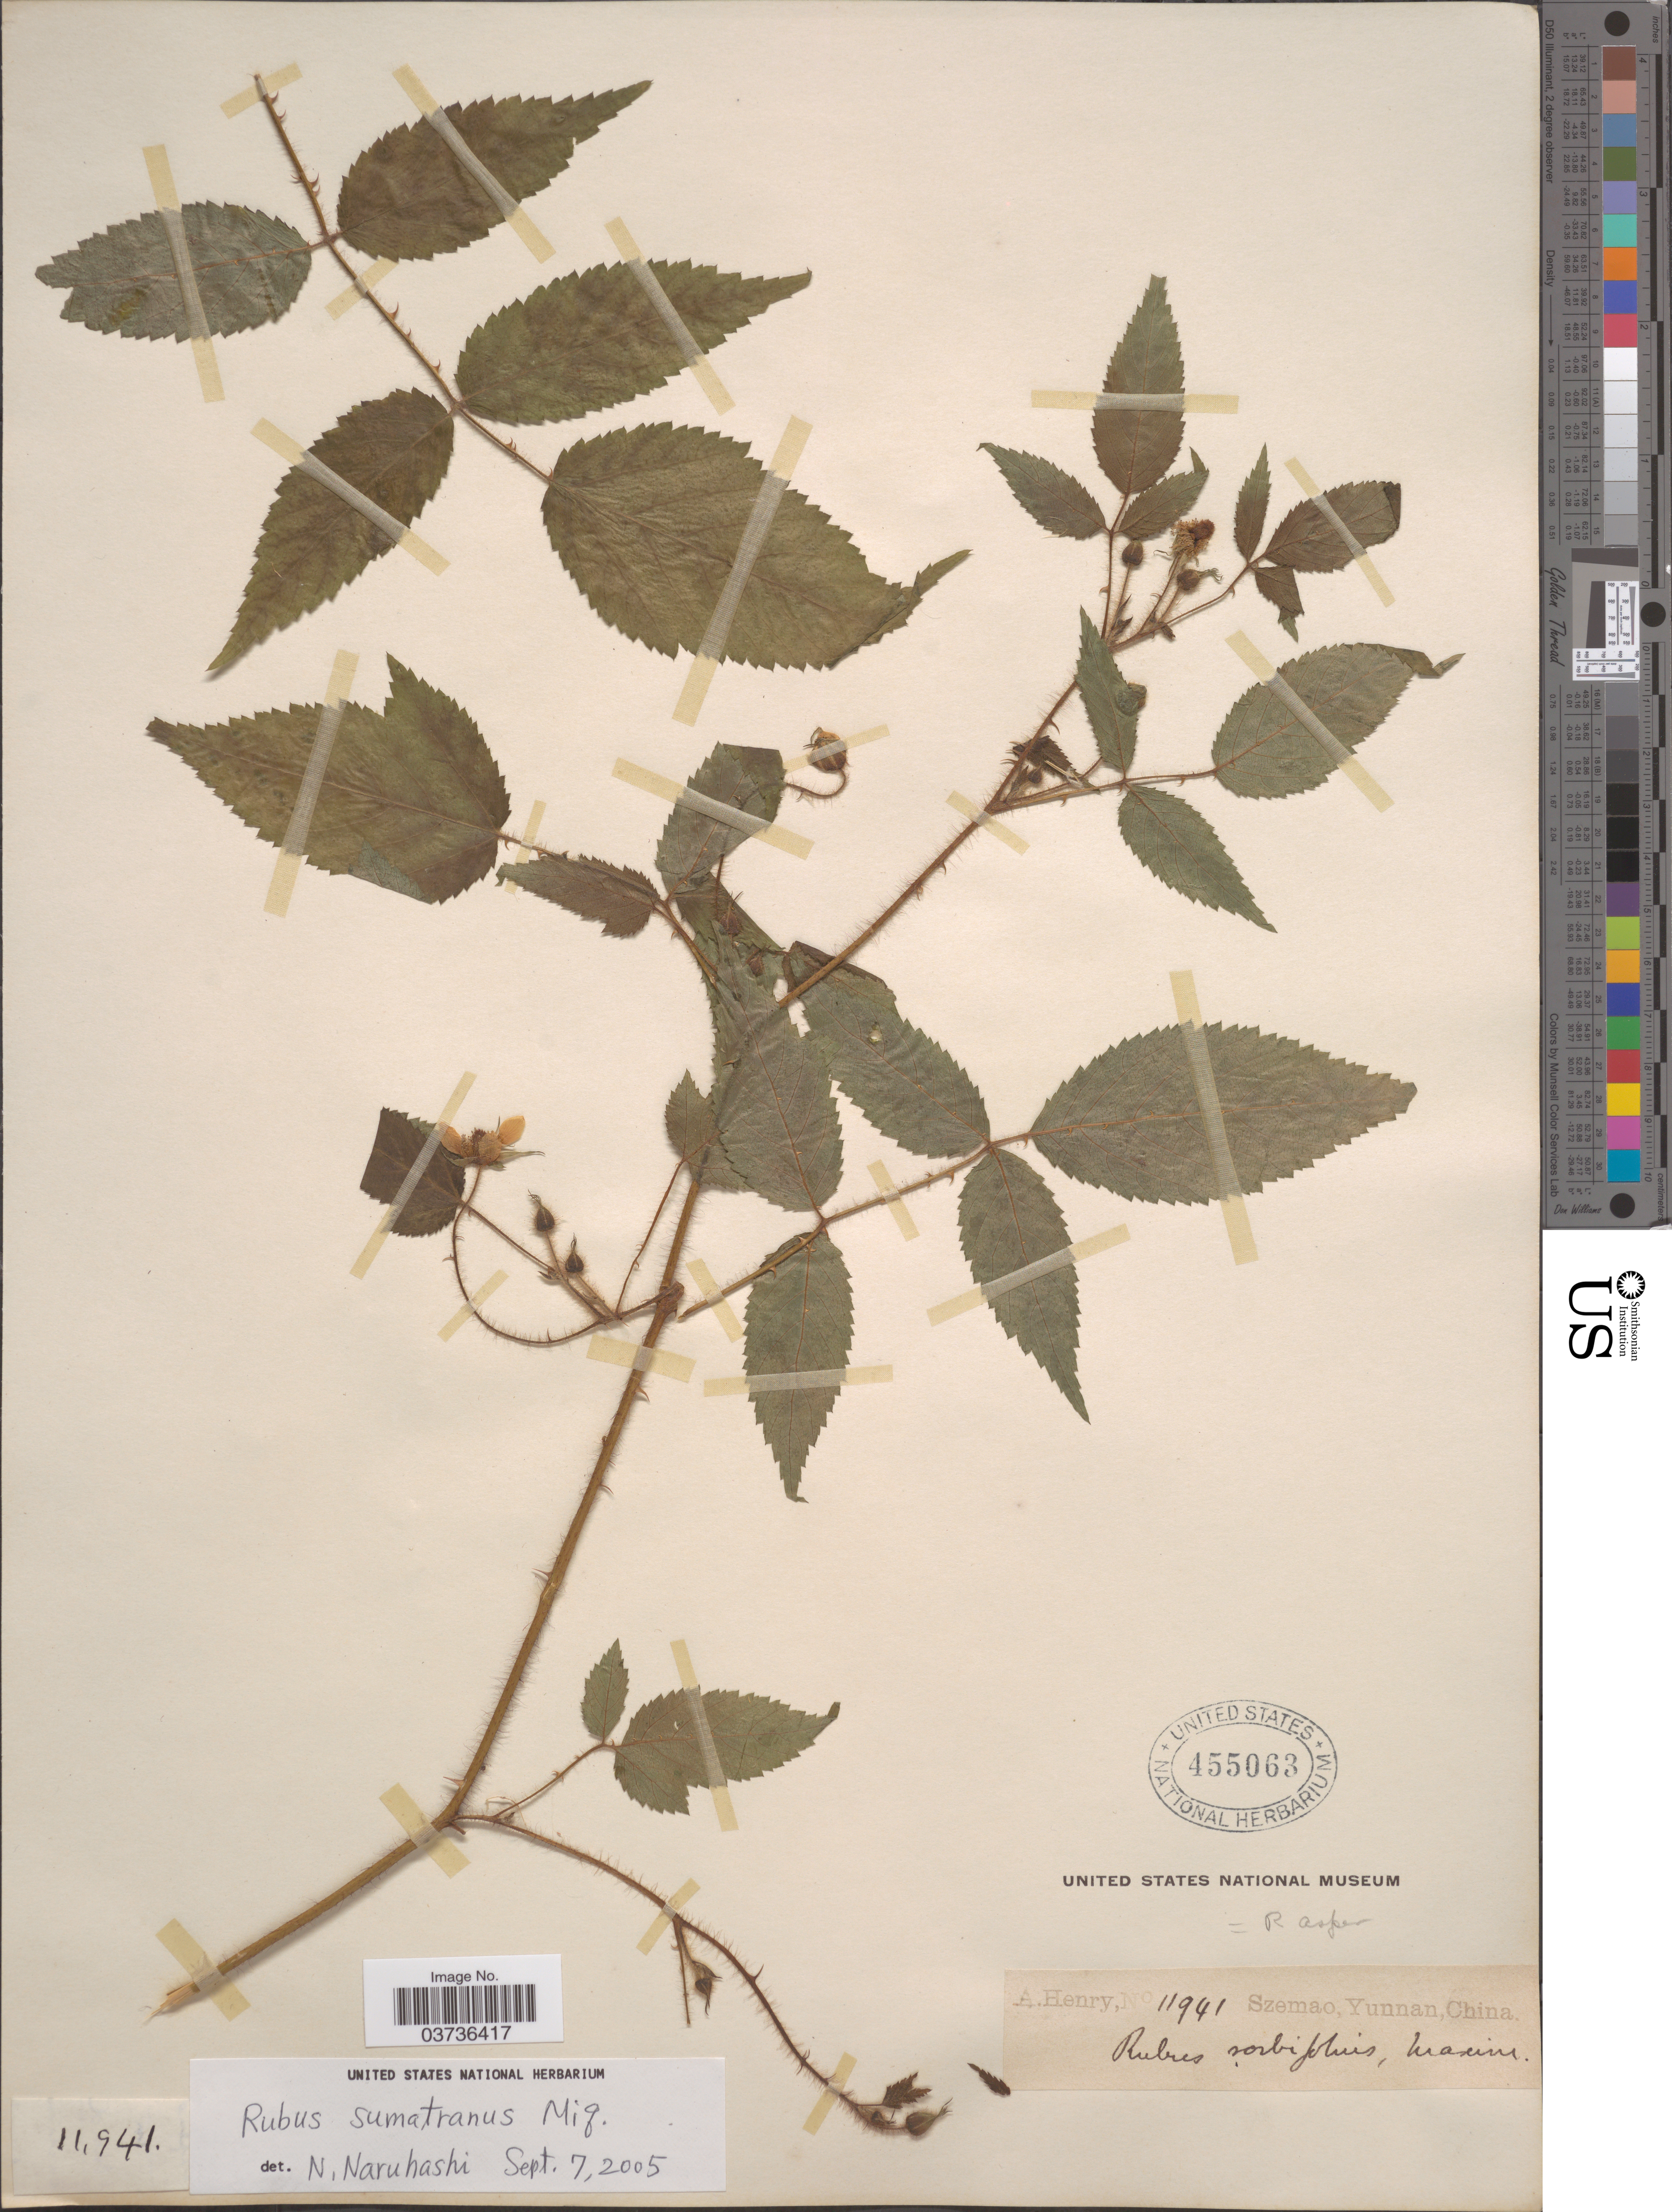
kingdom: Plantae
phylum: Tracheophyta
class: Magnoliopsida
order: Rosales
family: Rosaceae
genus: Rubus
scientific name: Rubus sumatranus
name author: Miq.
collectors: A. Henry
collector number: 11941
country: China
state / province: Yunnan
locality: Szemao.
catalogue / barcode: US 455063